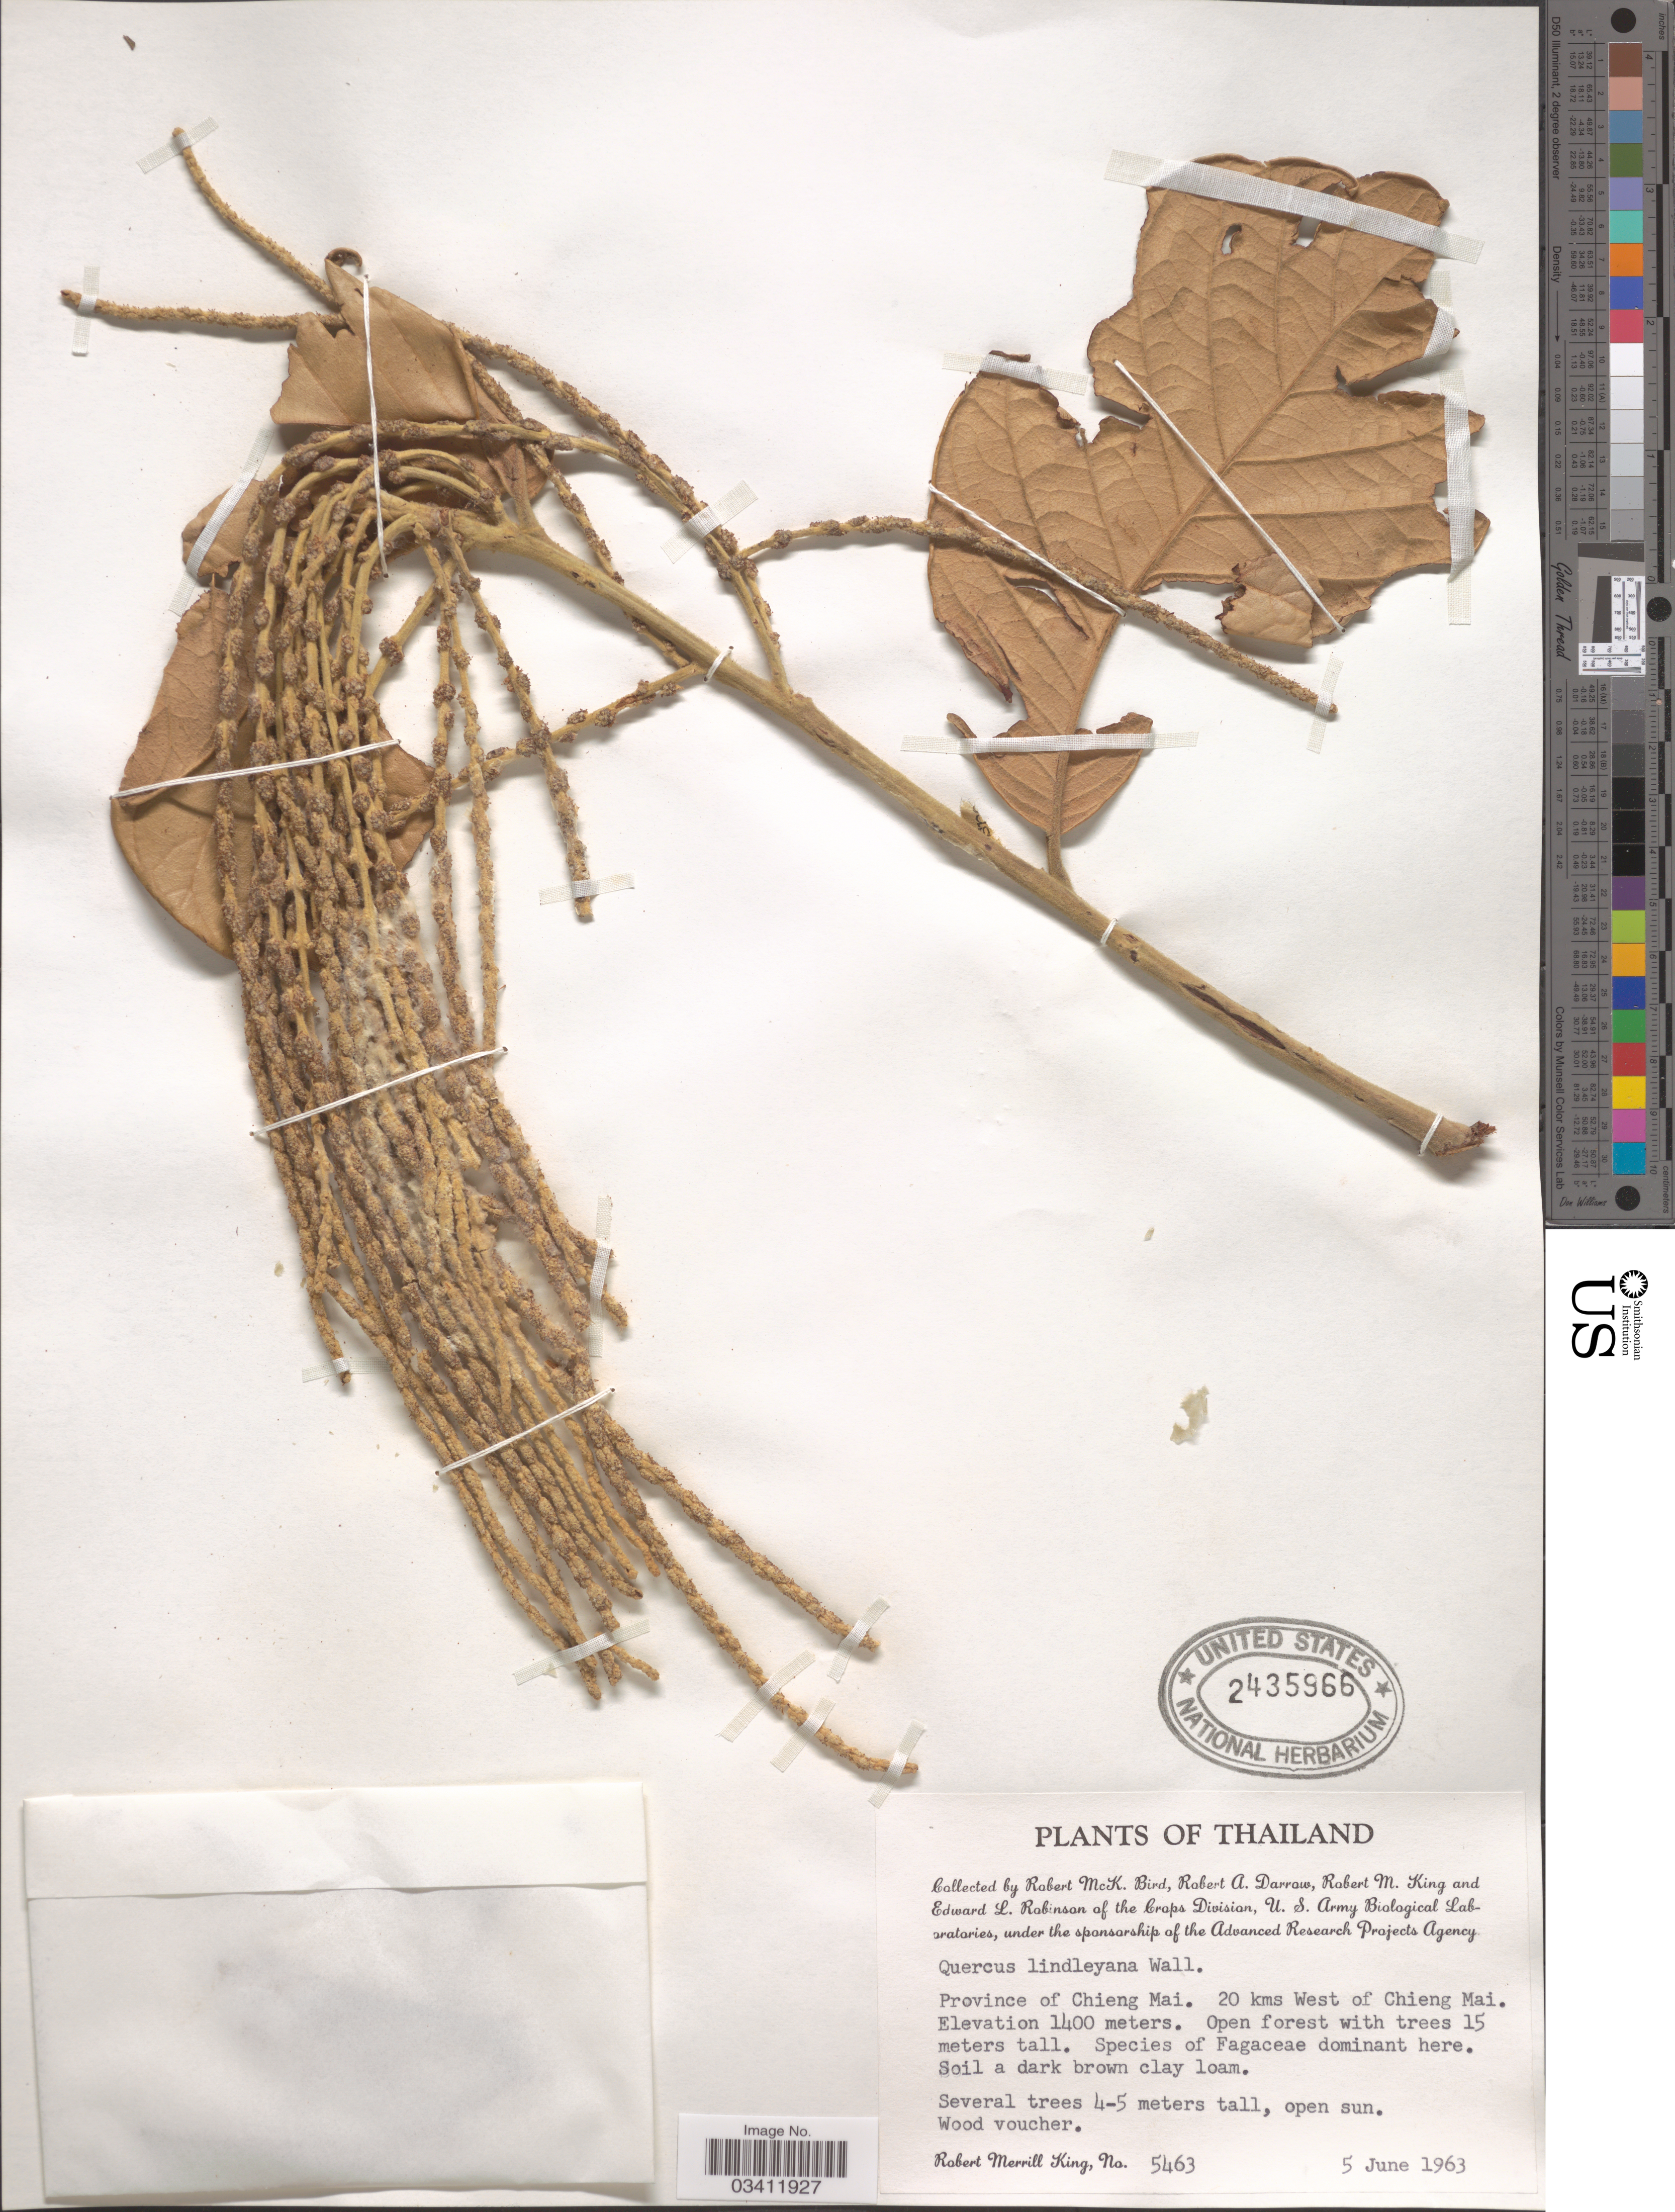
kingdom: Plantae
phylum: Tracheophyta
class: Magnoliopsida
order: Fagales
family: Fagaceae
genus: Quercus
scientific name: Quercus lindleyana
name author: Wall. ex A. DC.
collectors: R. M. Bird, R. A. Darrow, R. M. King & E. L. Robinson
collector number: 5463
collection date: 1963-06-05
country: Thailand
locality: Province of Chieng Mai. 20 kms West of Chieng Mai.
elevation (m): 1400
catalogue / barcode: US 2435966